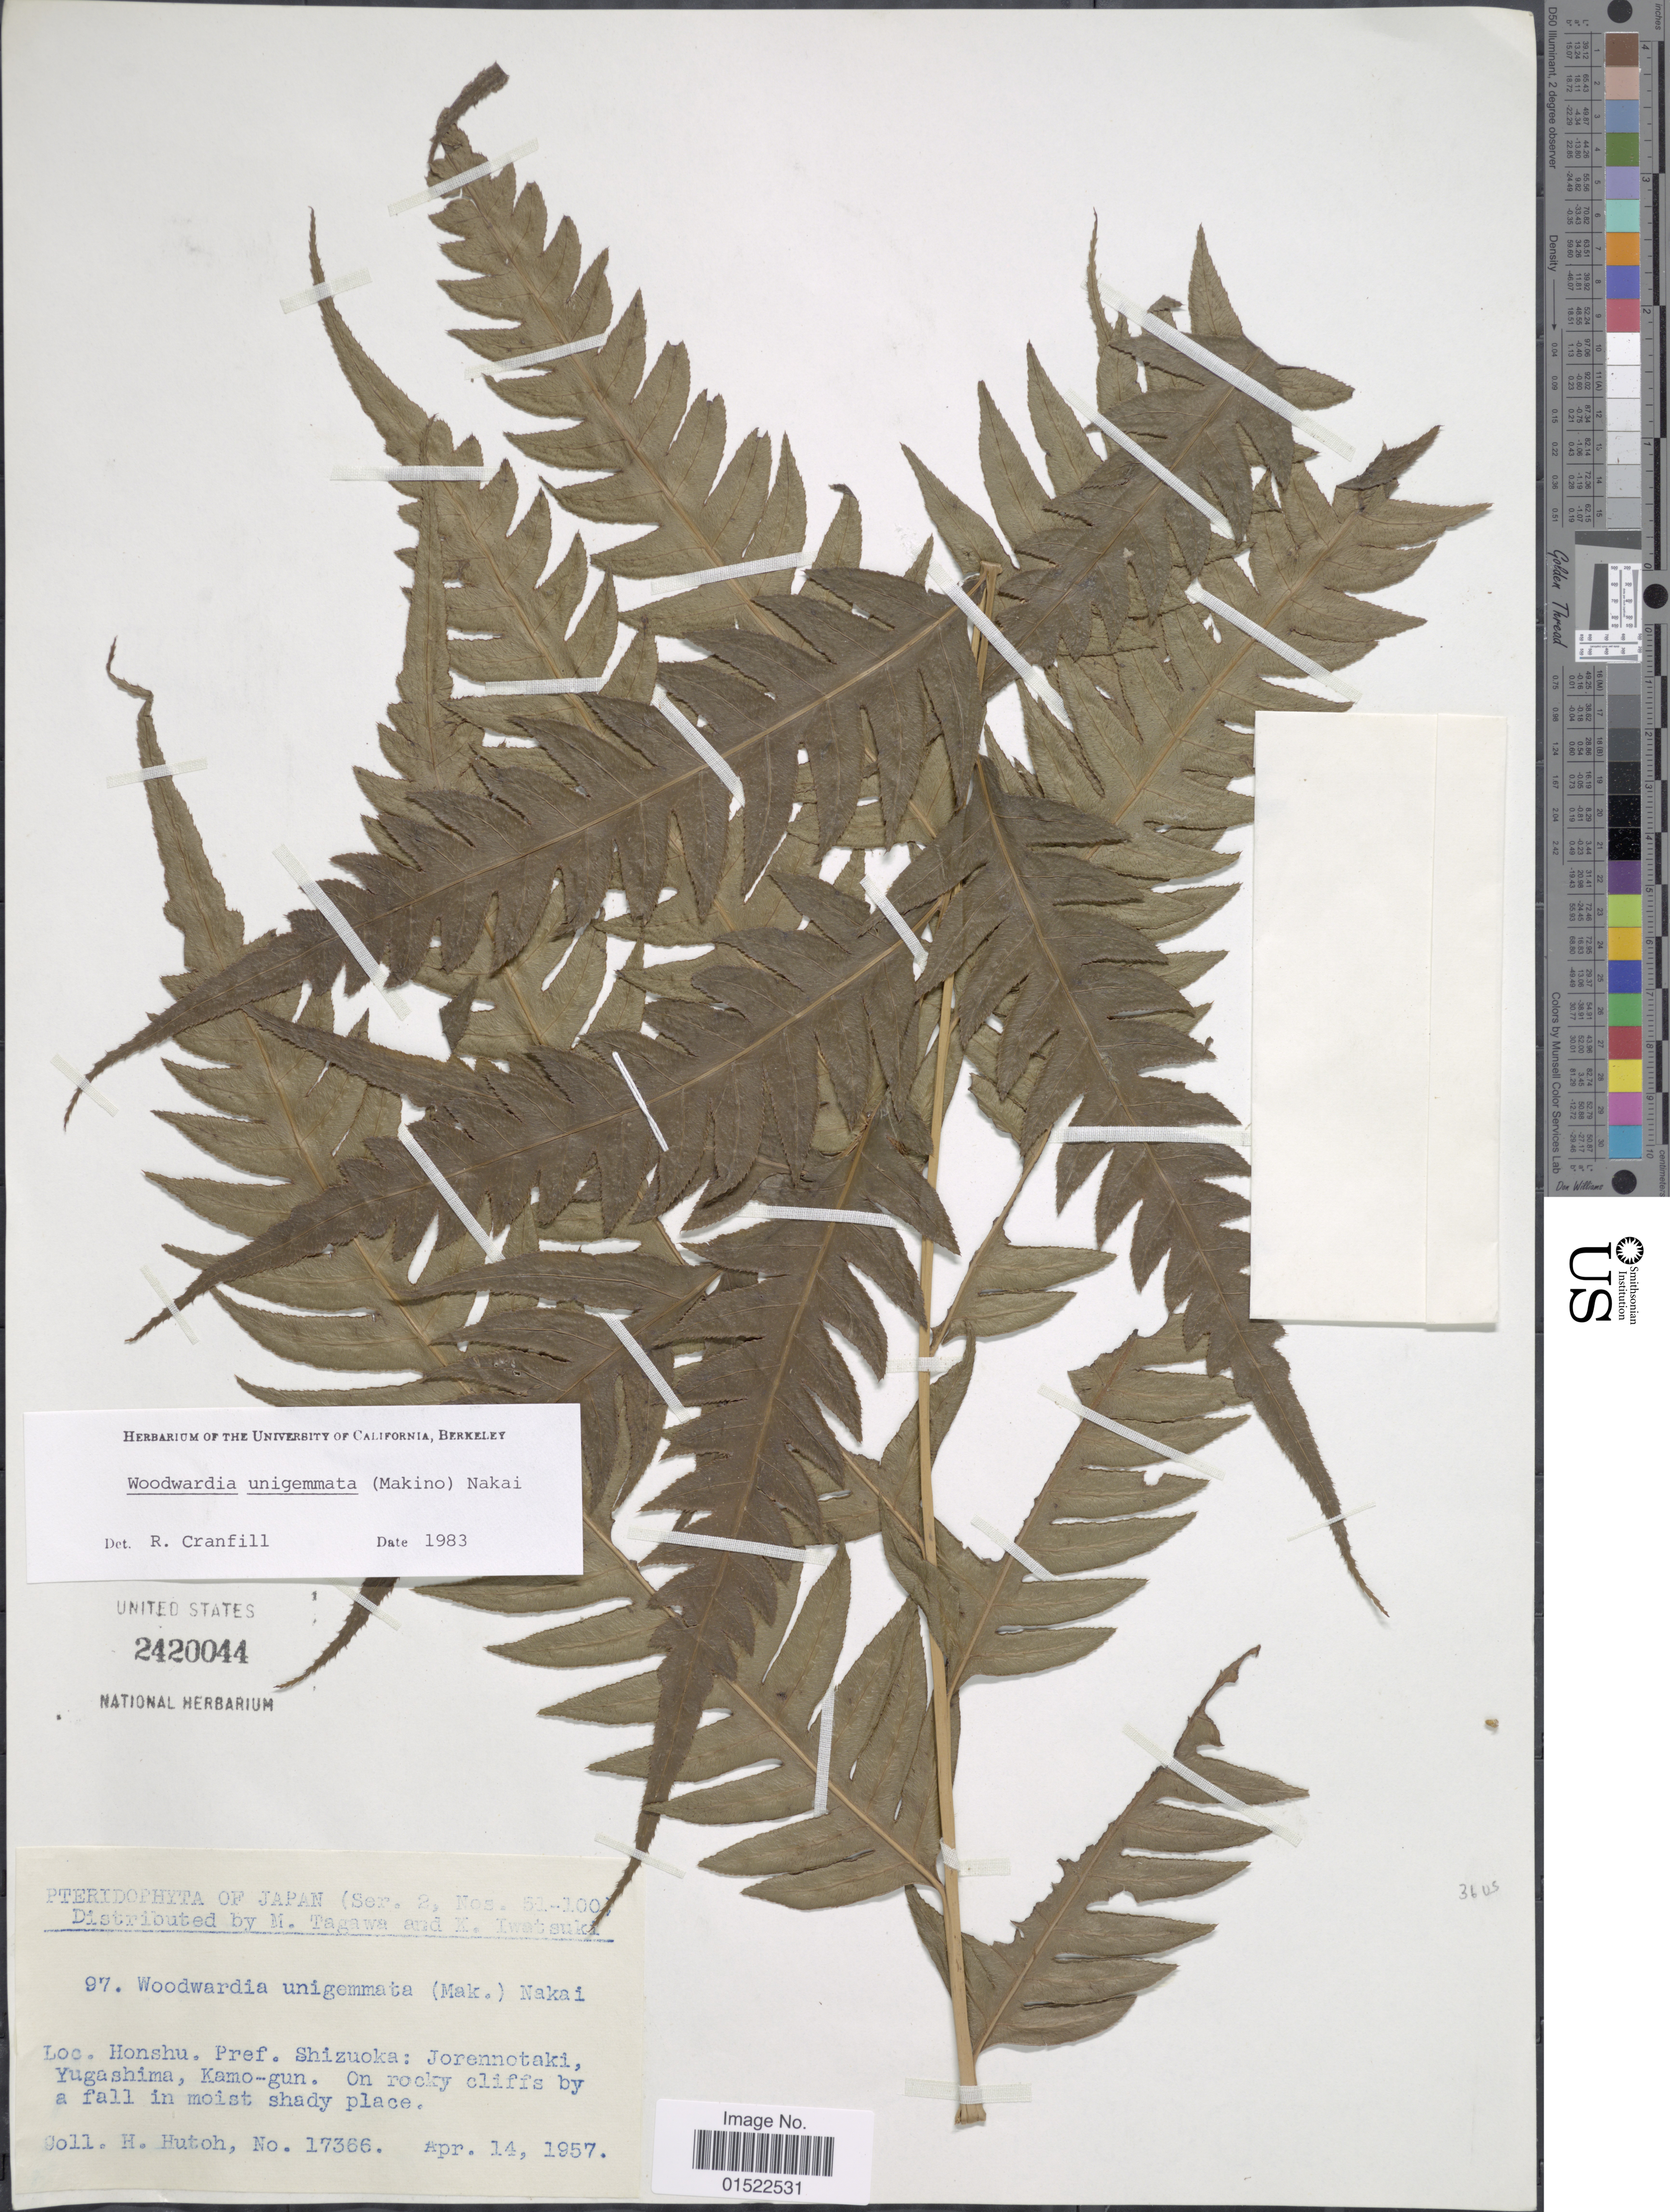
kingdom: Plantae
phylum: Tracheophyta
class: Polypodiopsida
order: Polypodiales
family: Blechnaceae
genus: Woodwardia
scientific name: Woodwardia unigemmata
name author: (Makino) Nakai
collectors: M. Hutoh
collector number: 17366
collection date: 1957-04-14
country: Japan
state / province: Sizuoka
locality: Honshu, Pref. Shizouka; Jorennotaki, Yugashima, Kamo-Gun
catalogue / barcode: US 2420044